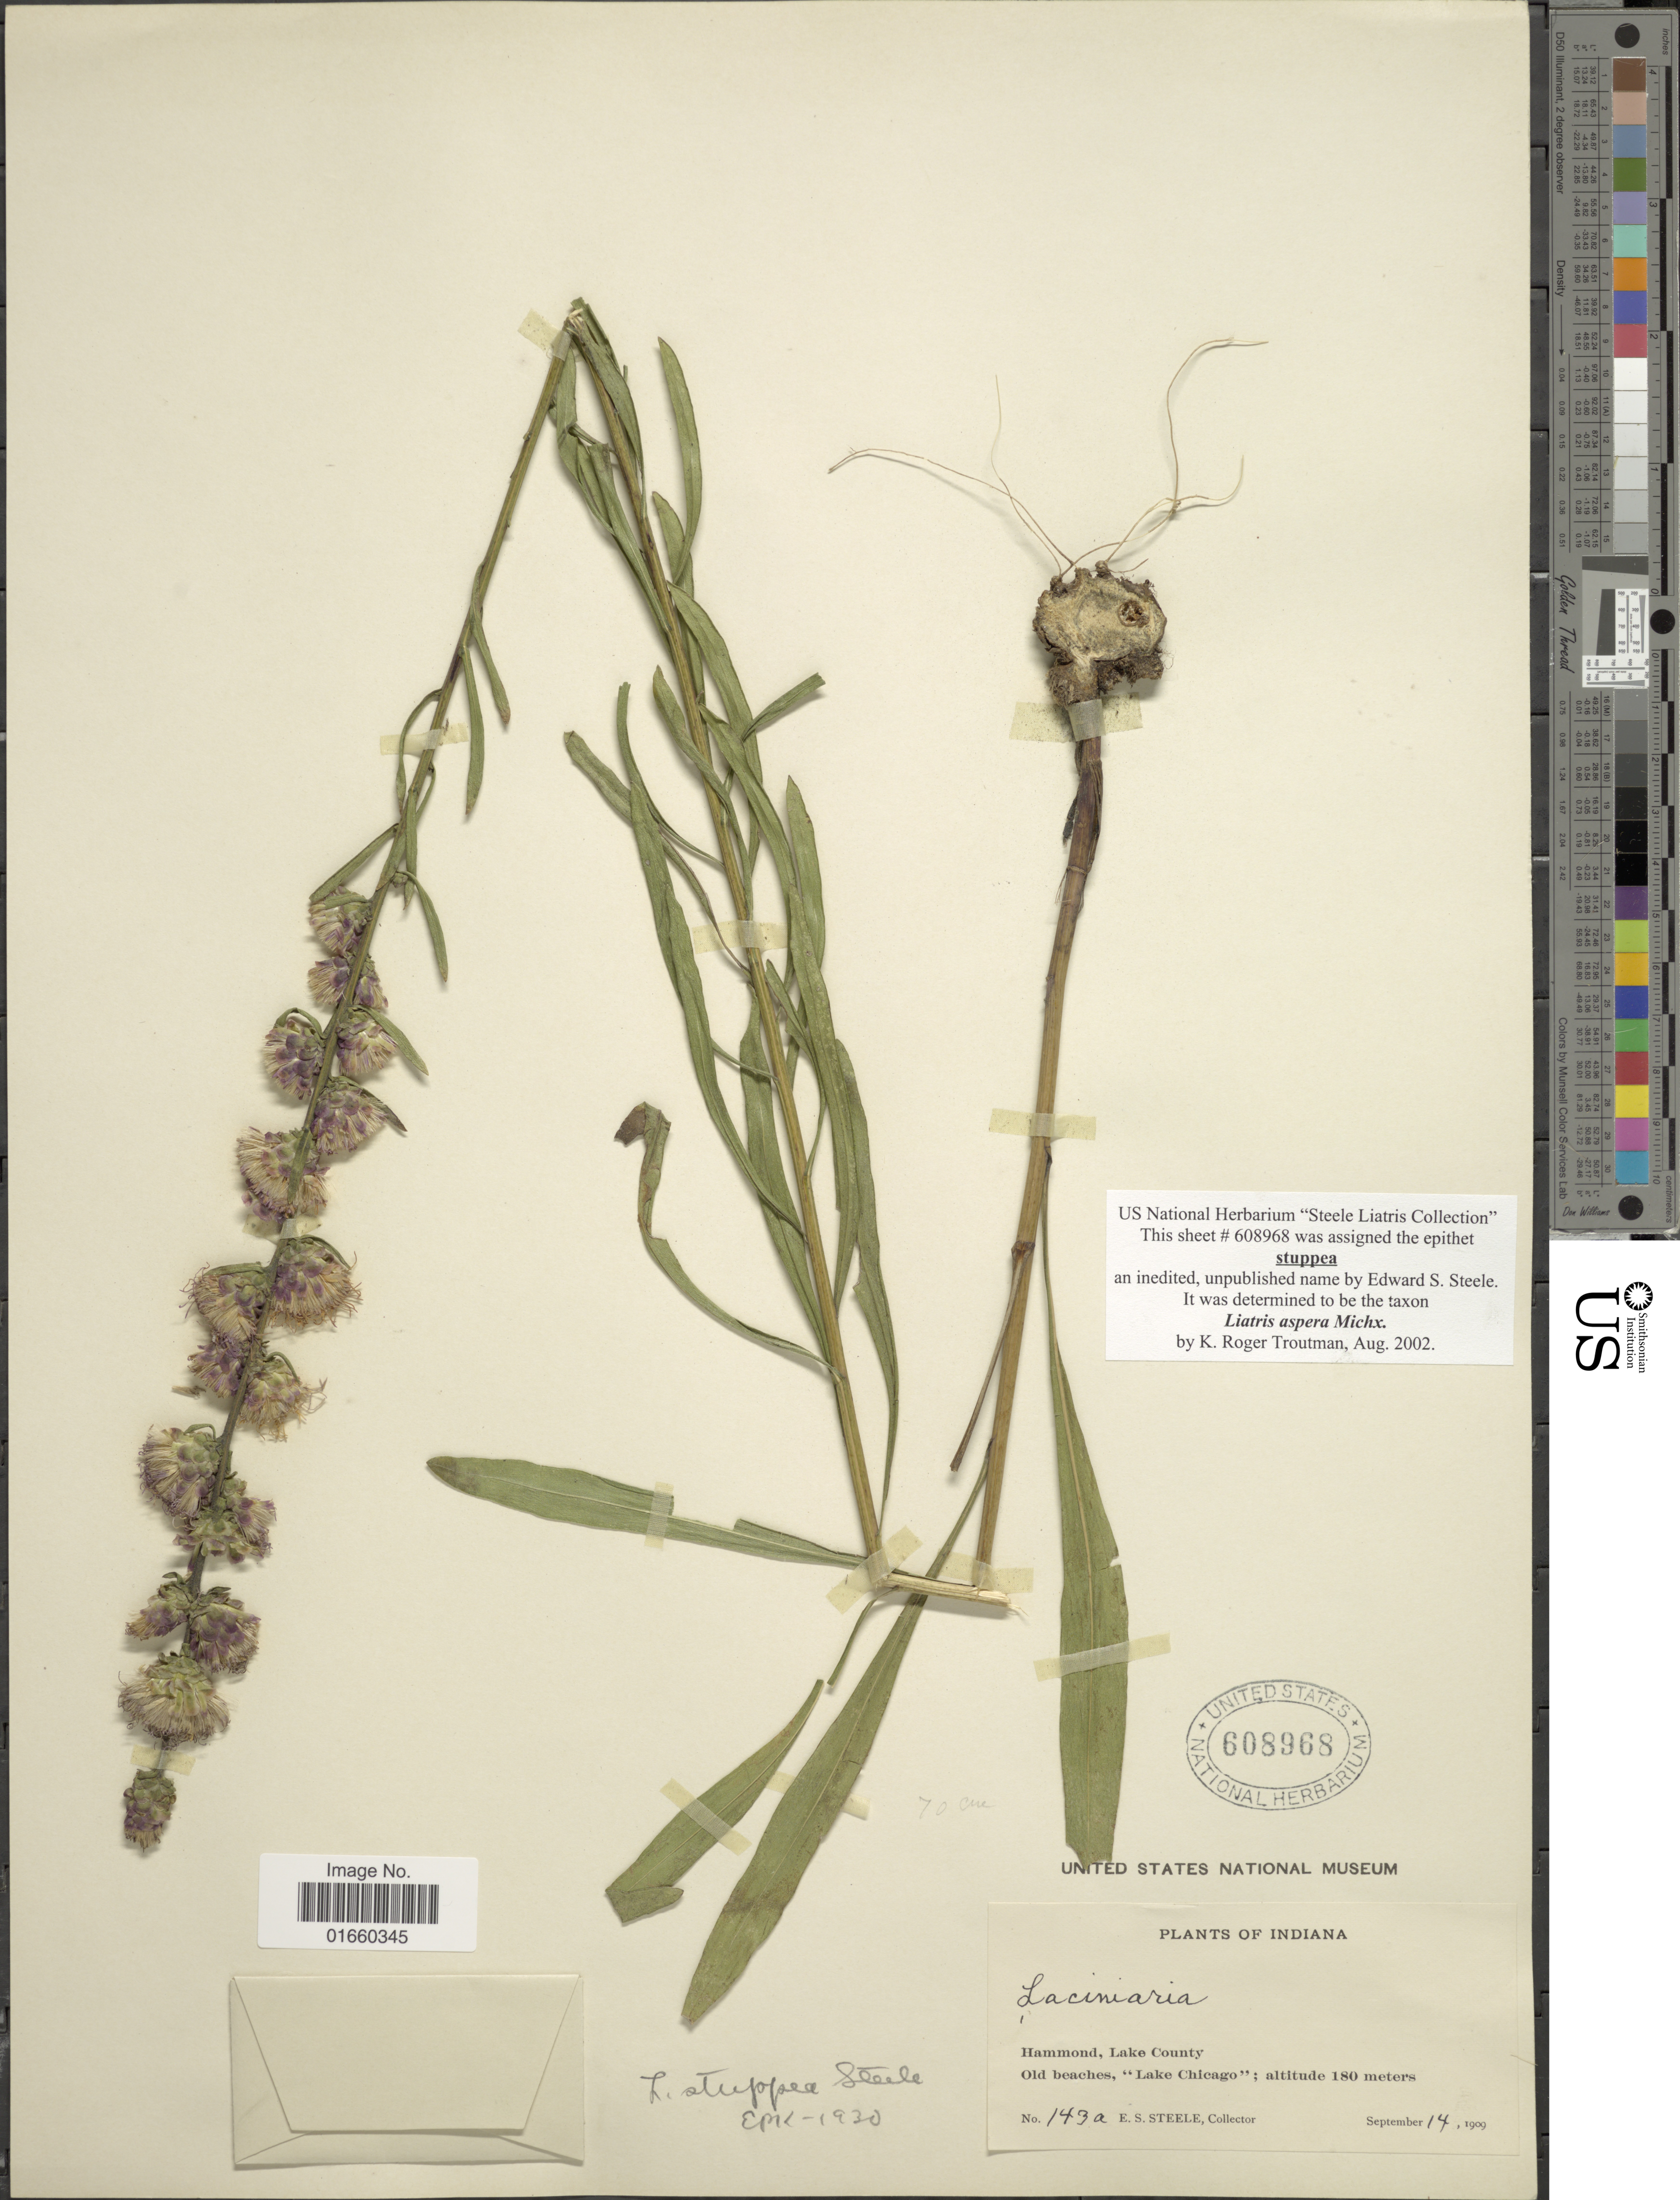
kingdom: Plantae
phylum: Tracheophyta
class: Magnoliopsida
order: Asterales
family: Asteraceae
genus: Liatris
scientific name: Liatris aspera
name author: Michx.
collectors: E. Steele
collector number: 143a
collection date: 1909-09-14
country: United States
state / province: Indiana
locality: Hammond, Lake County, Old beaches, "Lake Chicago"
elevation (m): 180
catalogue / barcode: US 608968